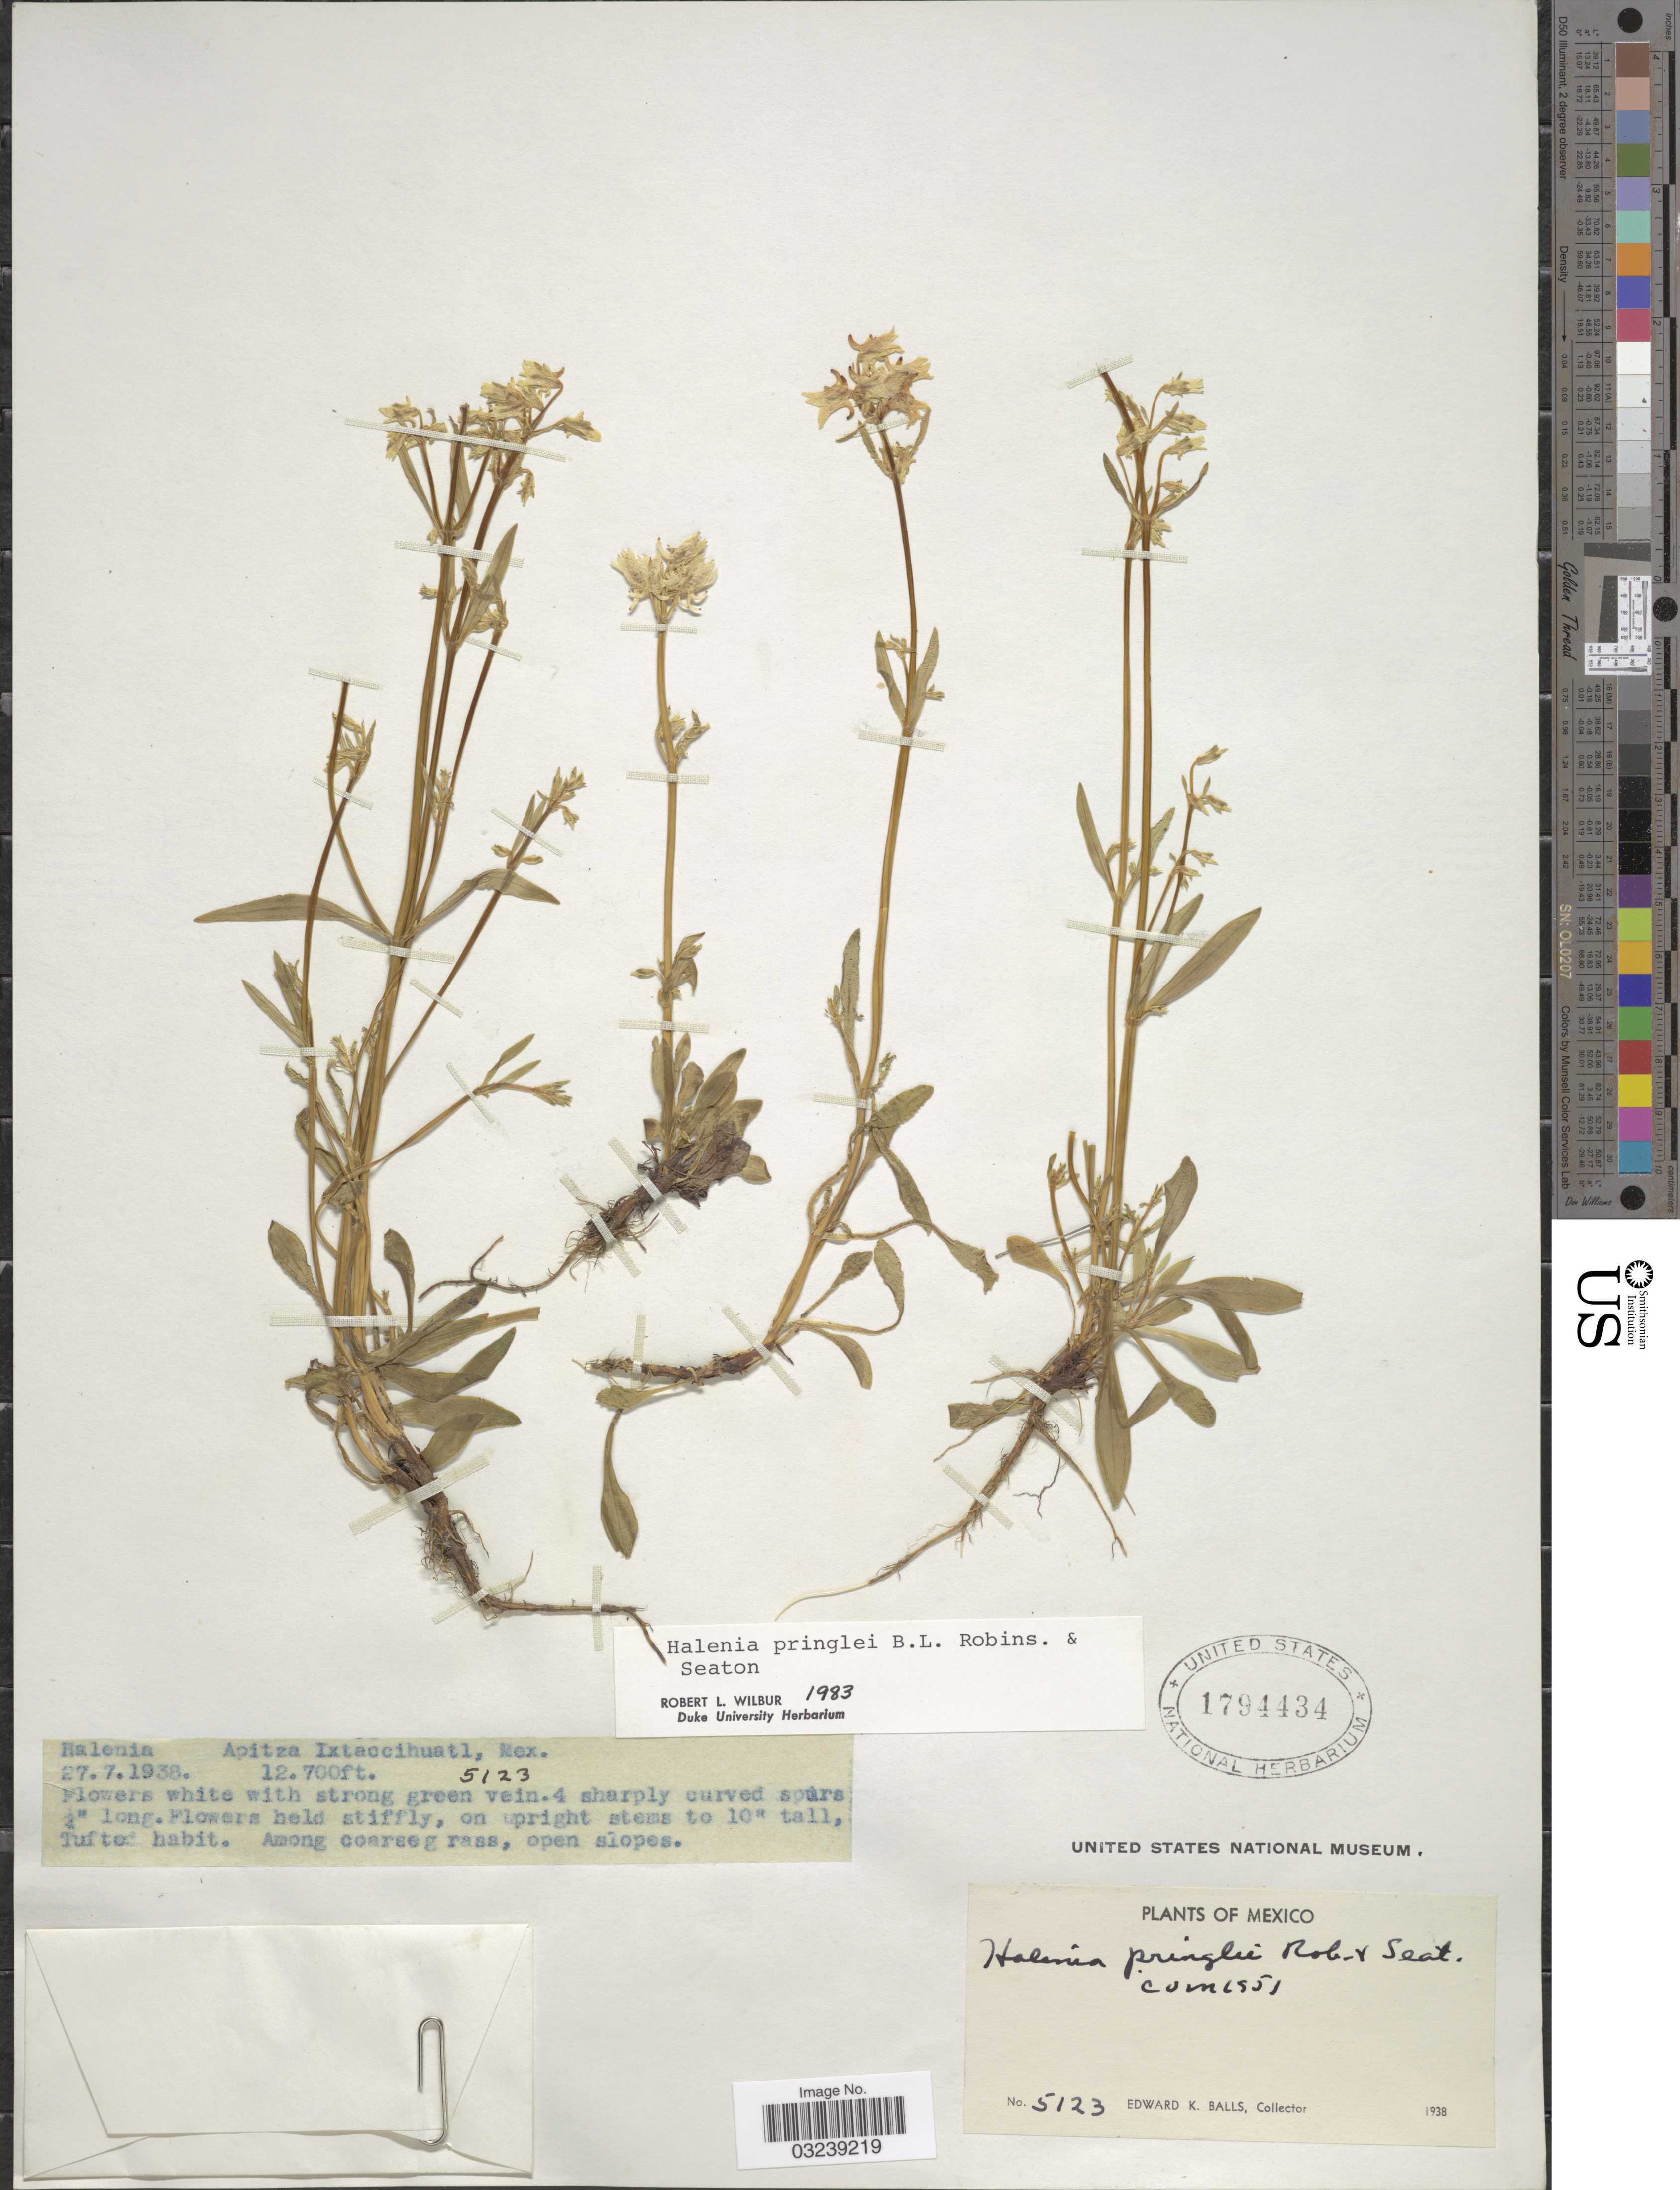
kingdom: Plantae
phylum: Tracheophyta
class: Magnoliopsida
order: Gentianales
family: Gentianaceae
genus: Halenia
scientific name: Halenia pringlei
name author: B.L. Rob. & Seaton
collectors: E. K. Balls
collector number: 5123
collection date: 1938-07-27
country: Mexico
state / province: México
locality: Apitza Ixtaccihuatl.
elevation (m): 3871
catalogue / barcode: US 1794434